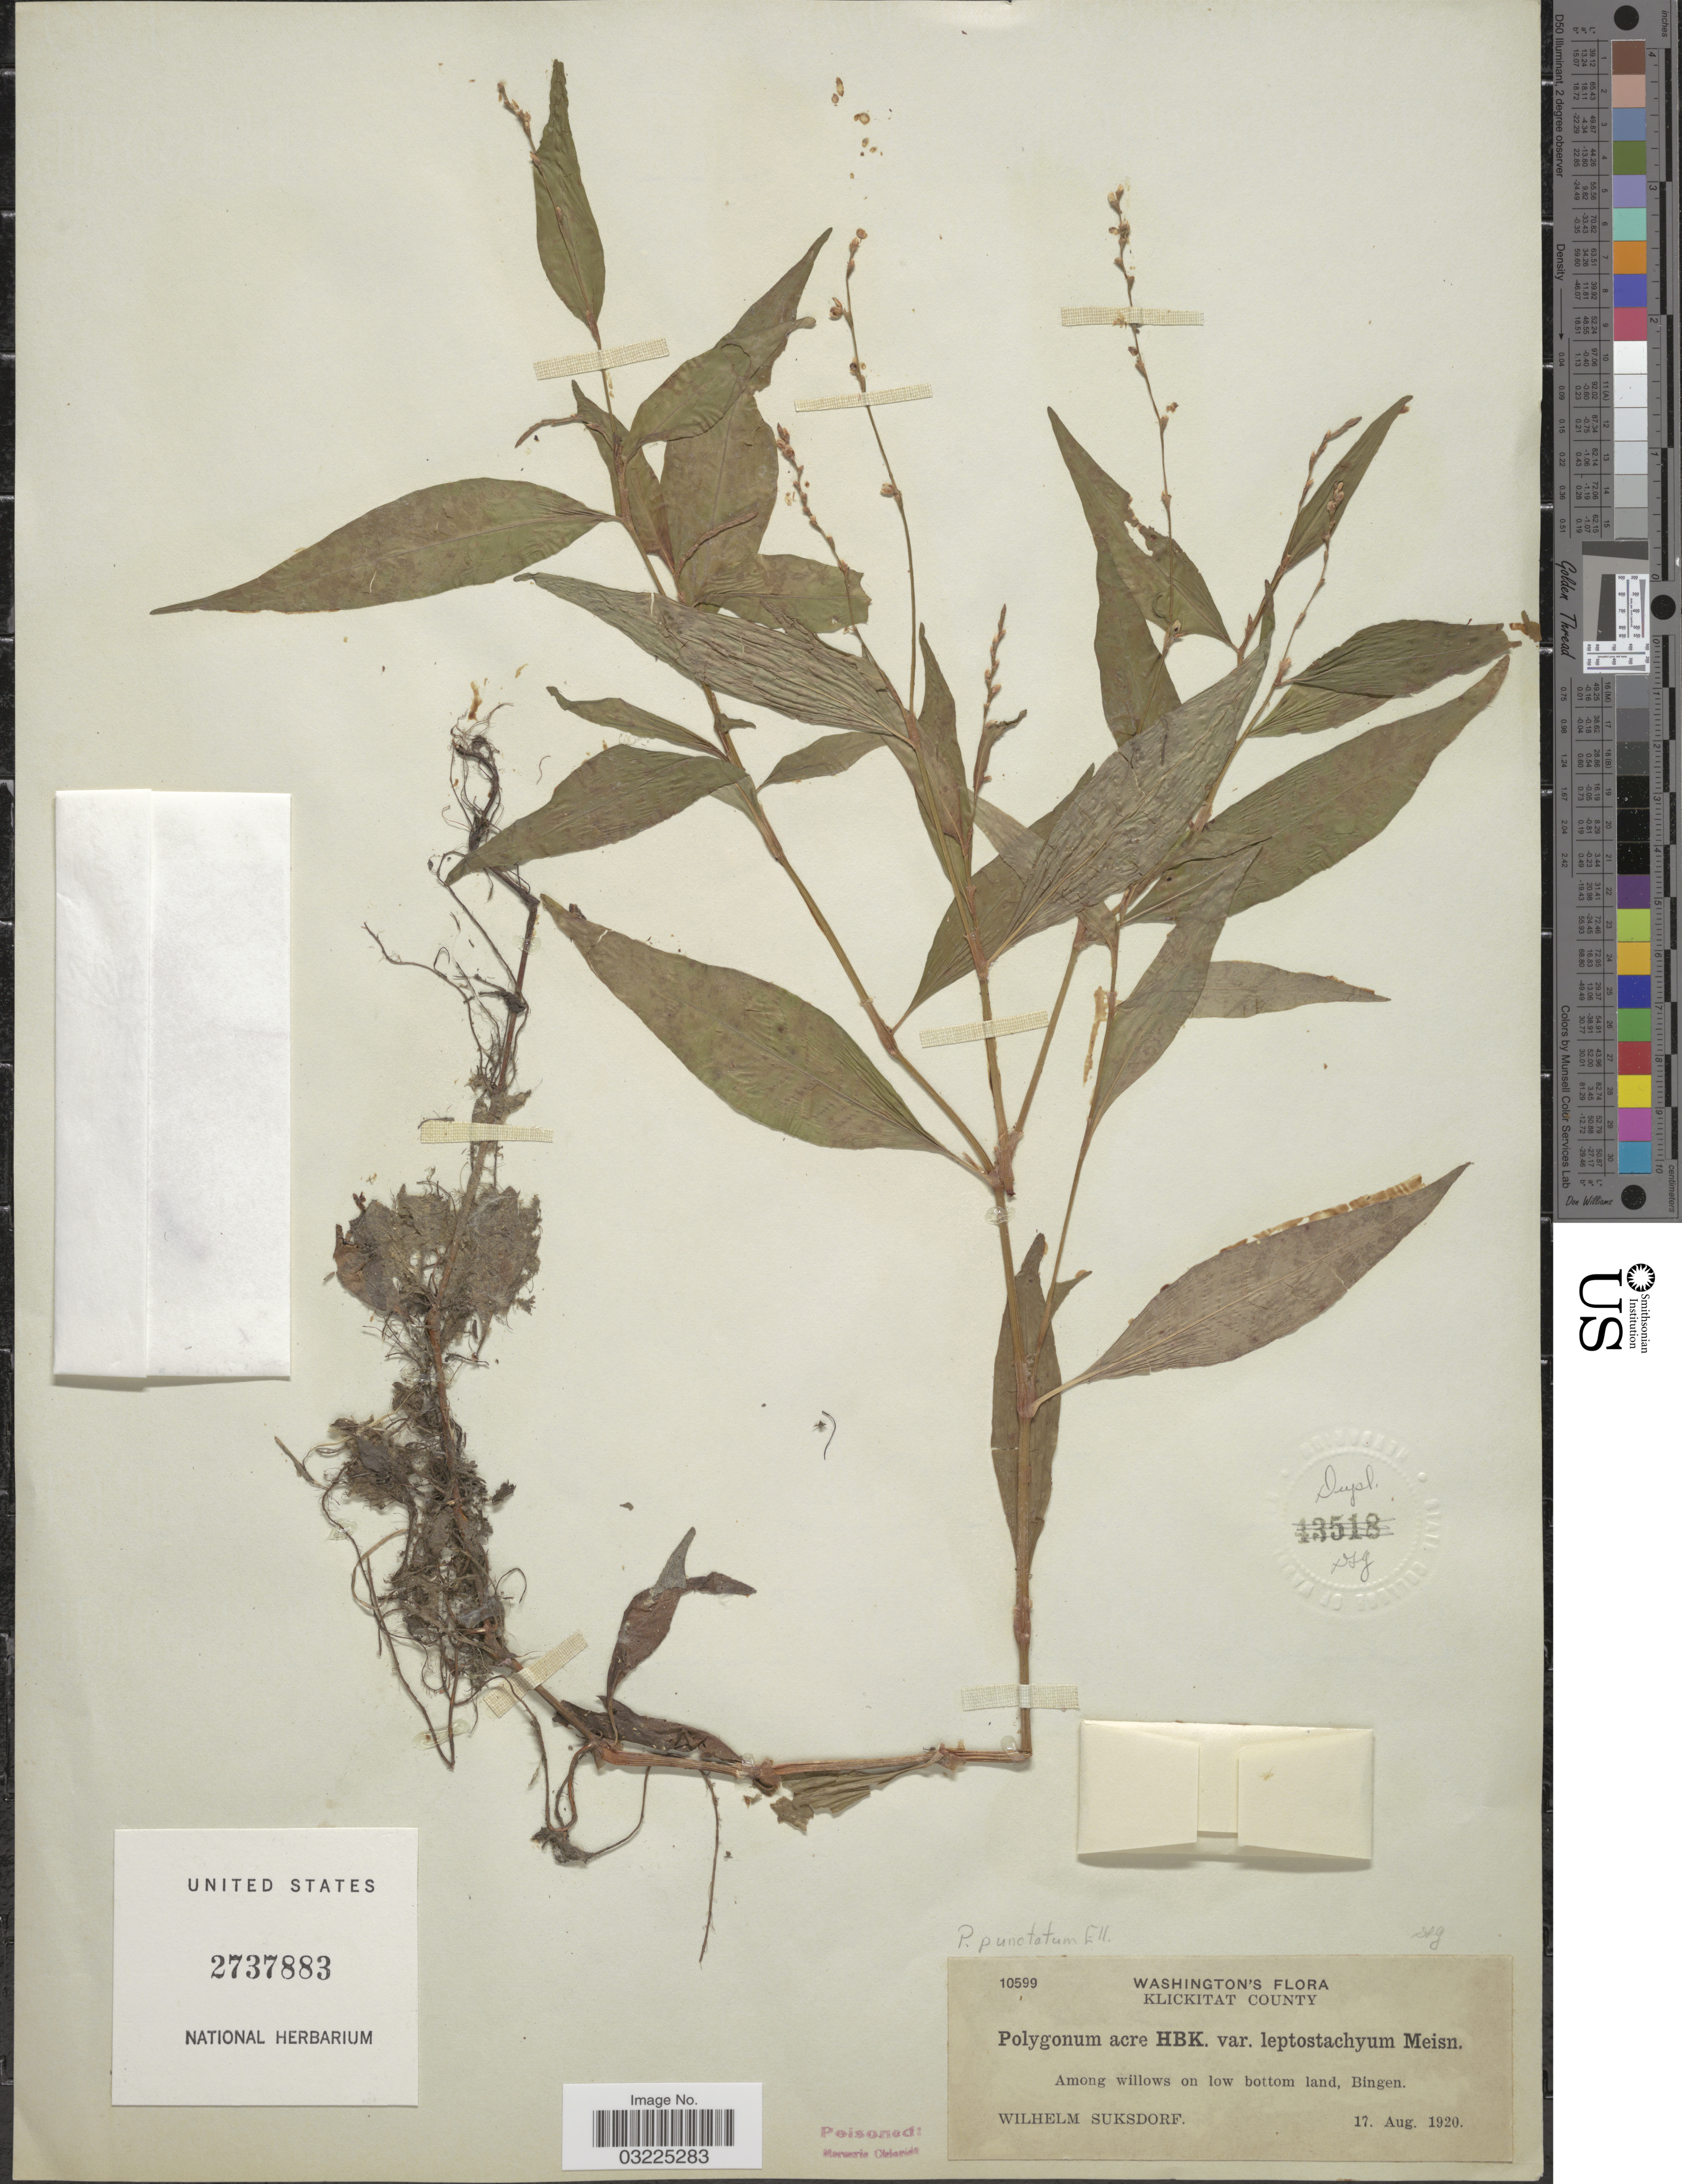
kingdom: Plantae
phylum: Tracheophyta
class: Magnoliopsida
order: Caryophyllales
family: Polygonaceae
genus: Persicaria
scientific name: Persicaria punctata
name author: (Elliott) Small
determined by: Atha, D. E.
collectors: W. N. Suksdorf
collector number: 10599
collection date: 1920-08-17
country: United States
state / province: Washington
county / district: Klickitat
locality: Klickitat County. Bingen.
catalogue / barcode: US 2737883